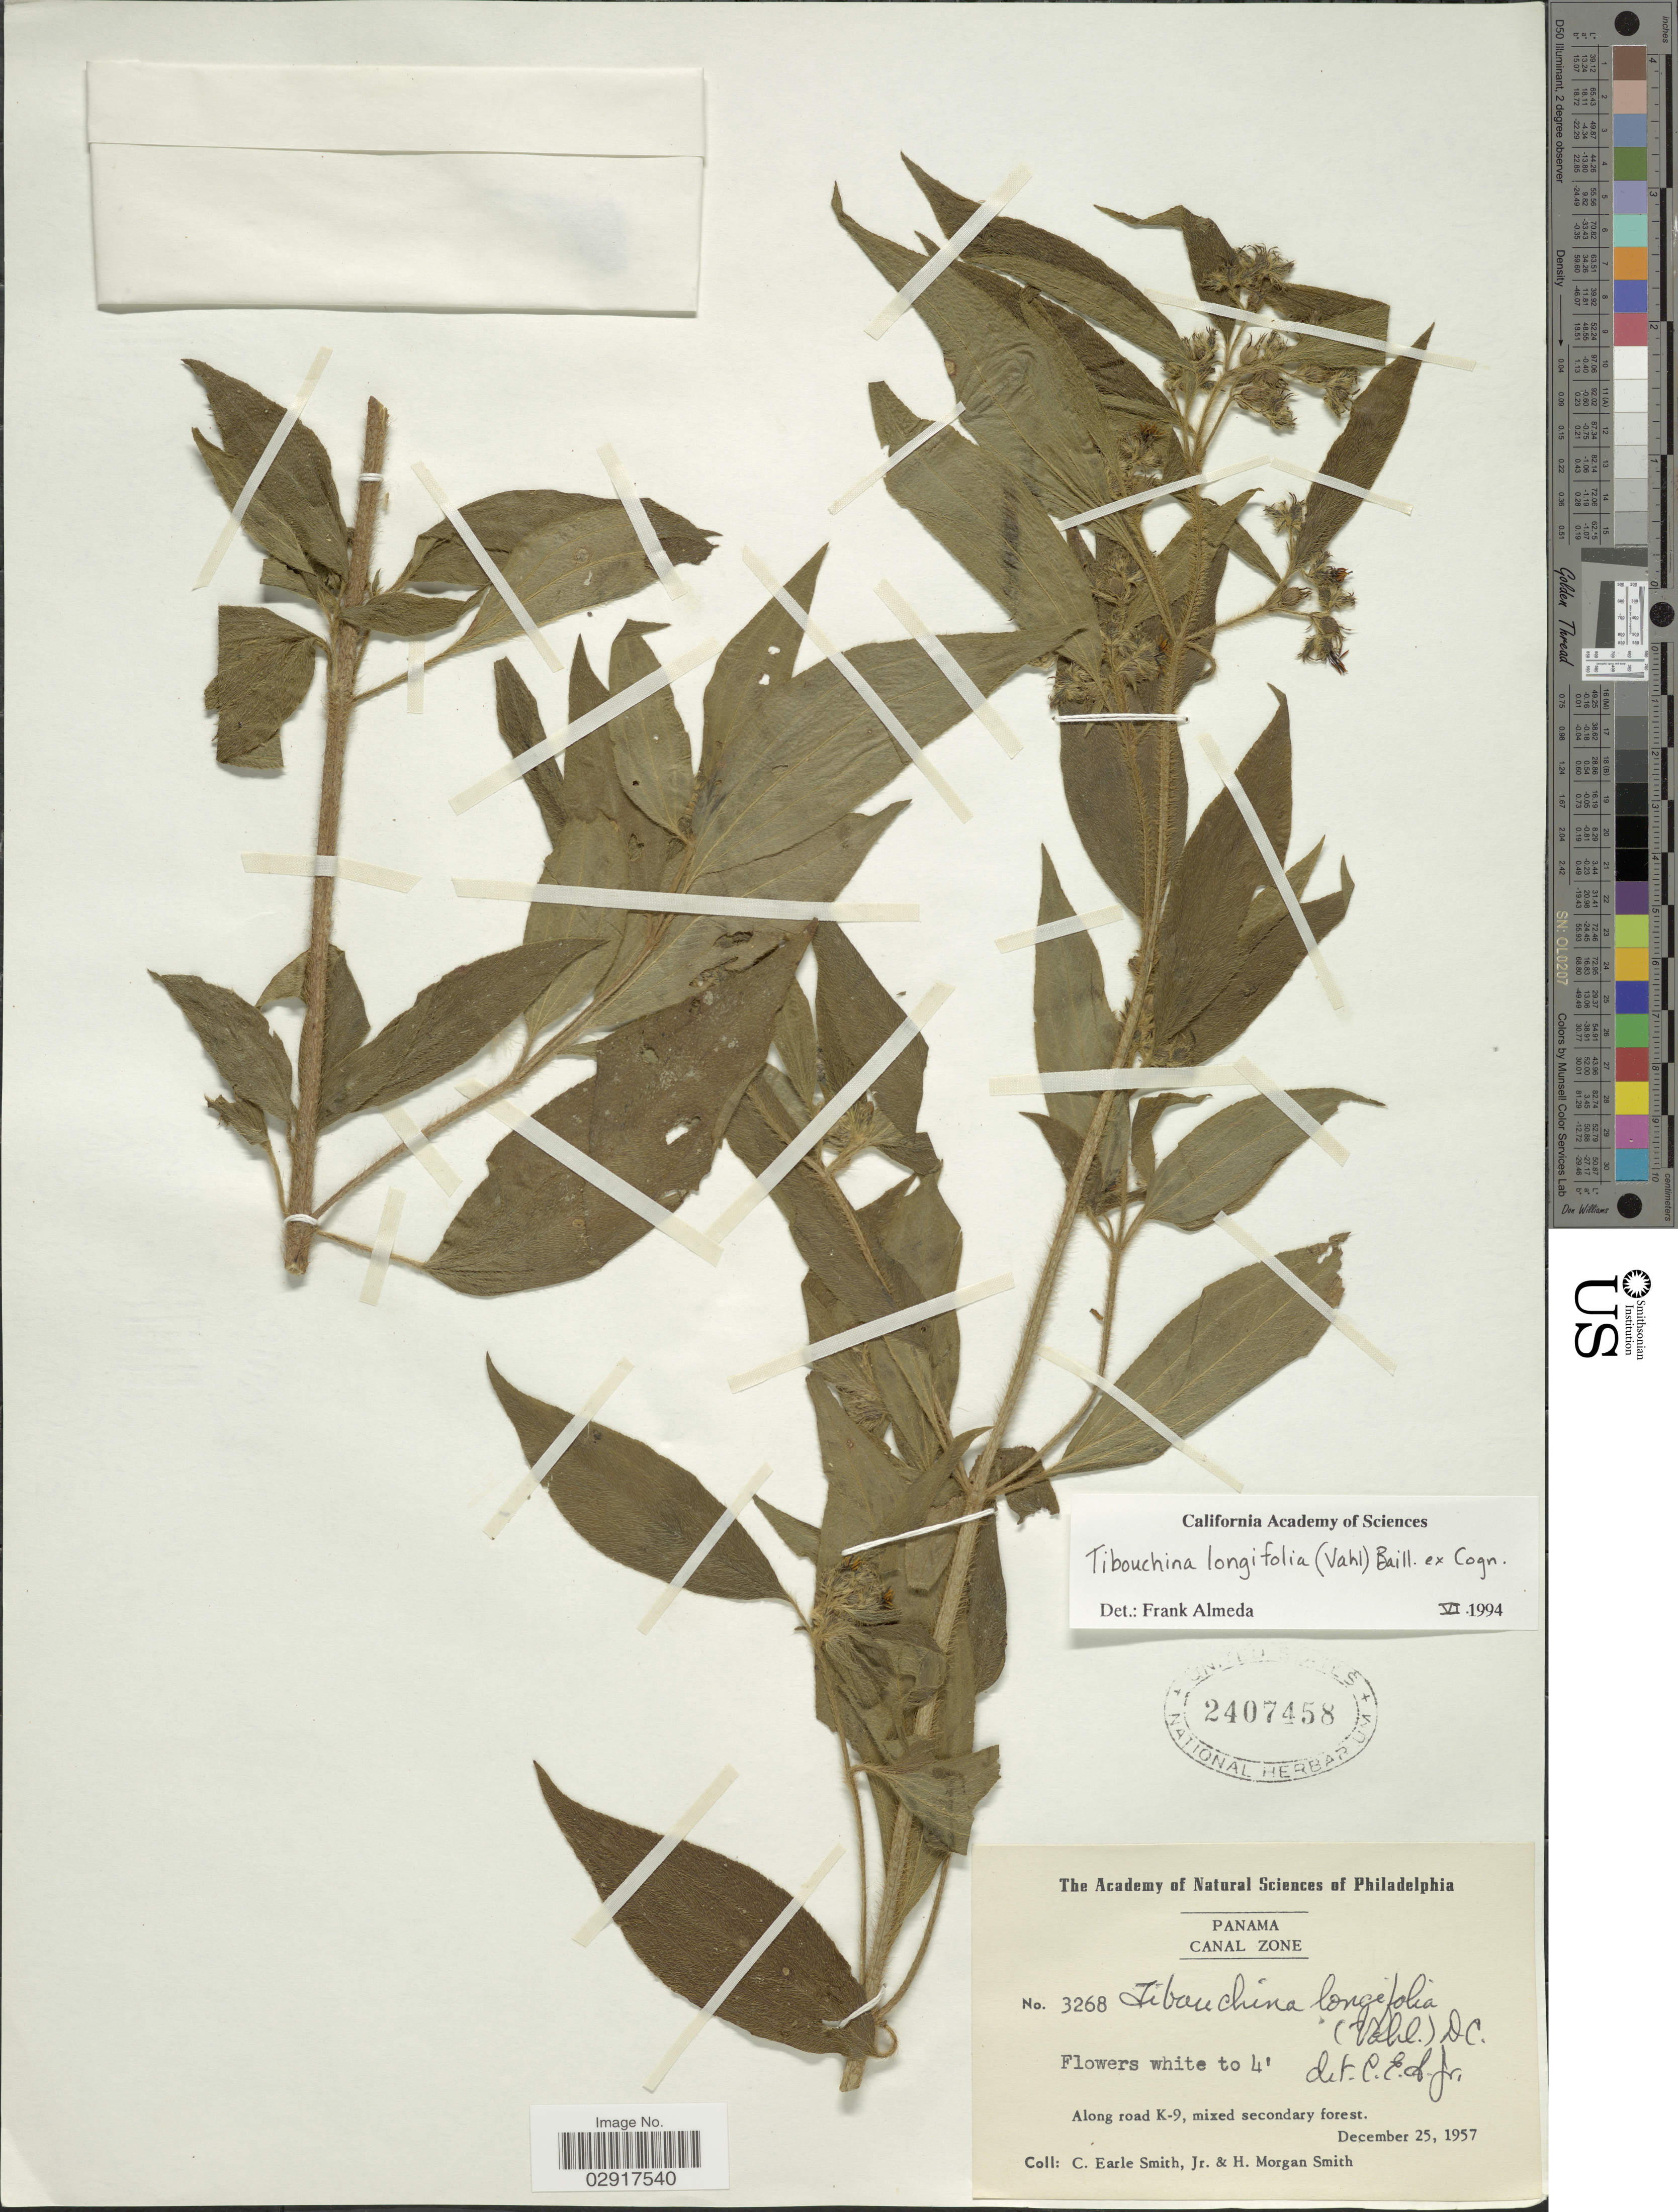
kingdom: Plantae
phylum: Tracheophyta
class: Magnoliopsida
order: Myrtales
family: Melastomataceae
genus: Chaetogastra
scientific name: Chaetogastra longifolia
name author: (Vahl) DC.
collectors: C. E. Smith Jr. & H. M. Smith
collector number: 3268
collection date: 1957-12-25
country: Panama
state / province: Colón / Panamá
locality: Canal Zone. Along road K-9, mixed secondary forest.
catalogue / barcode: US 2407458